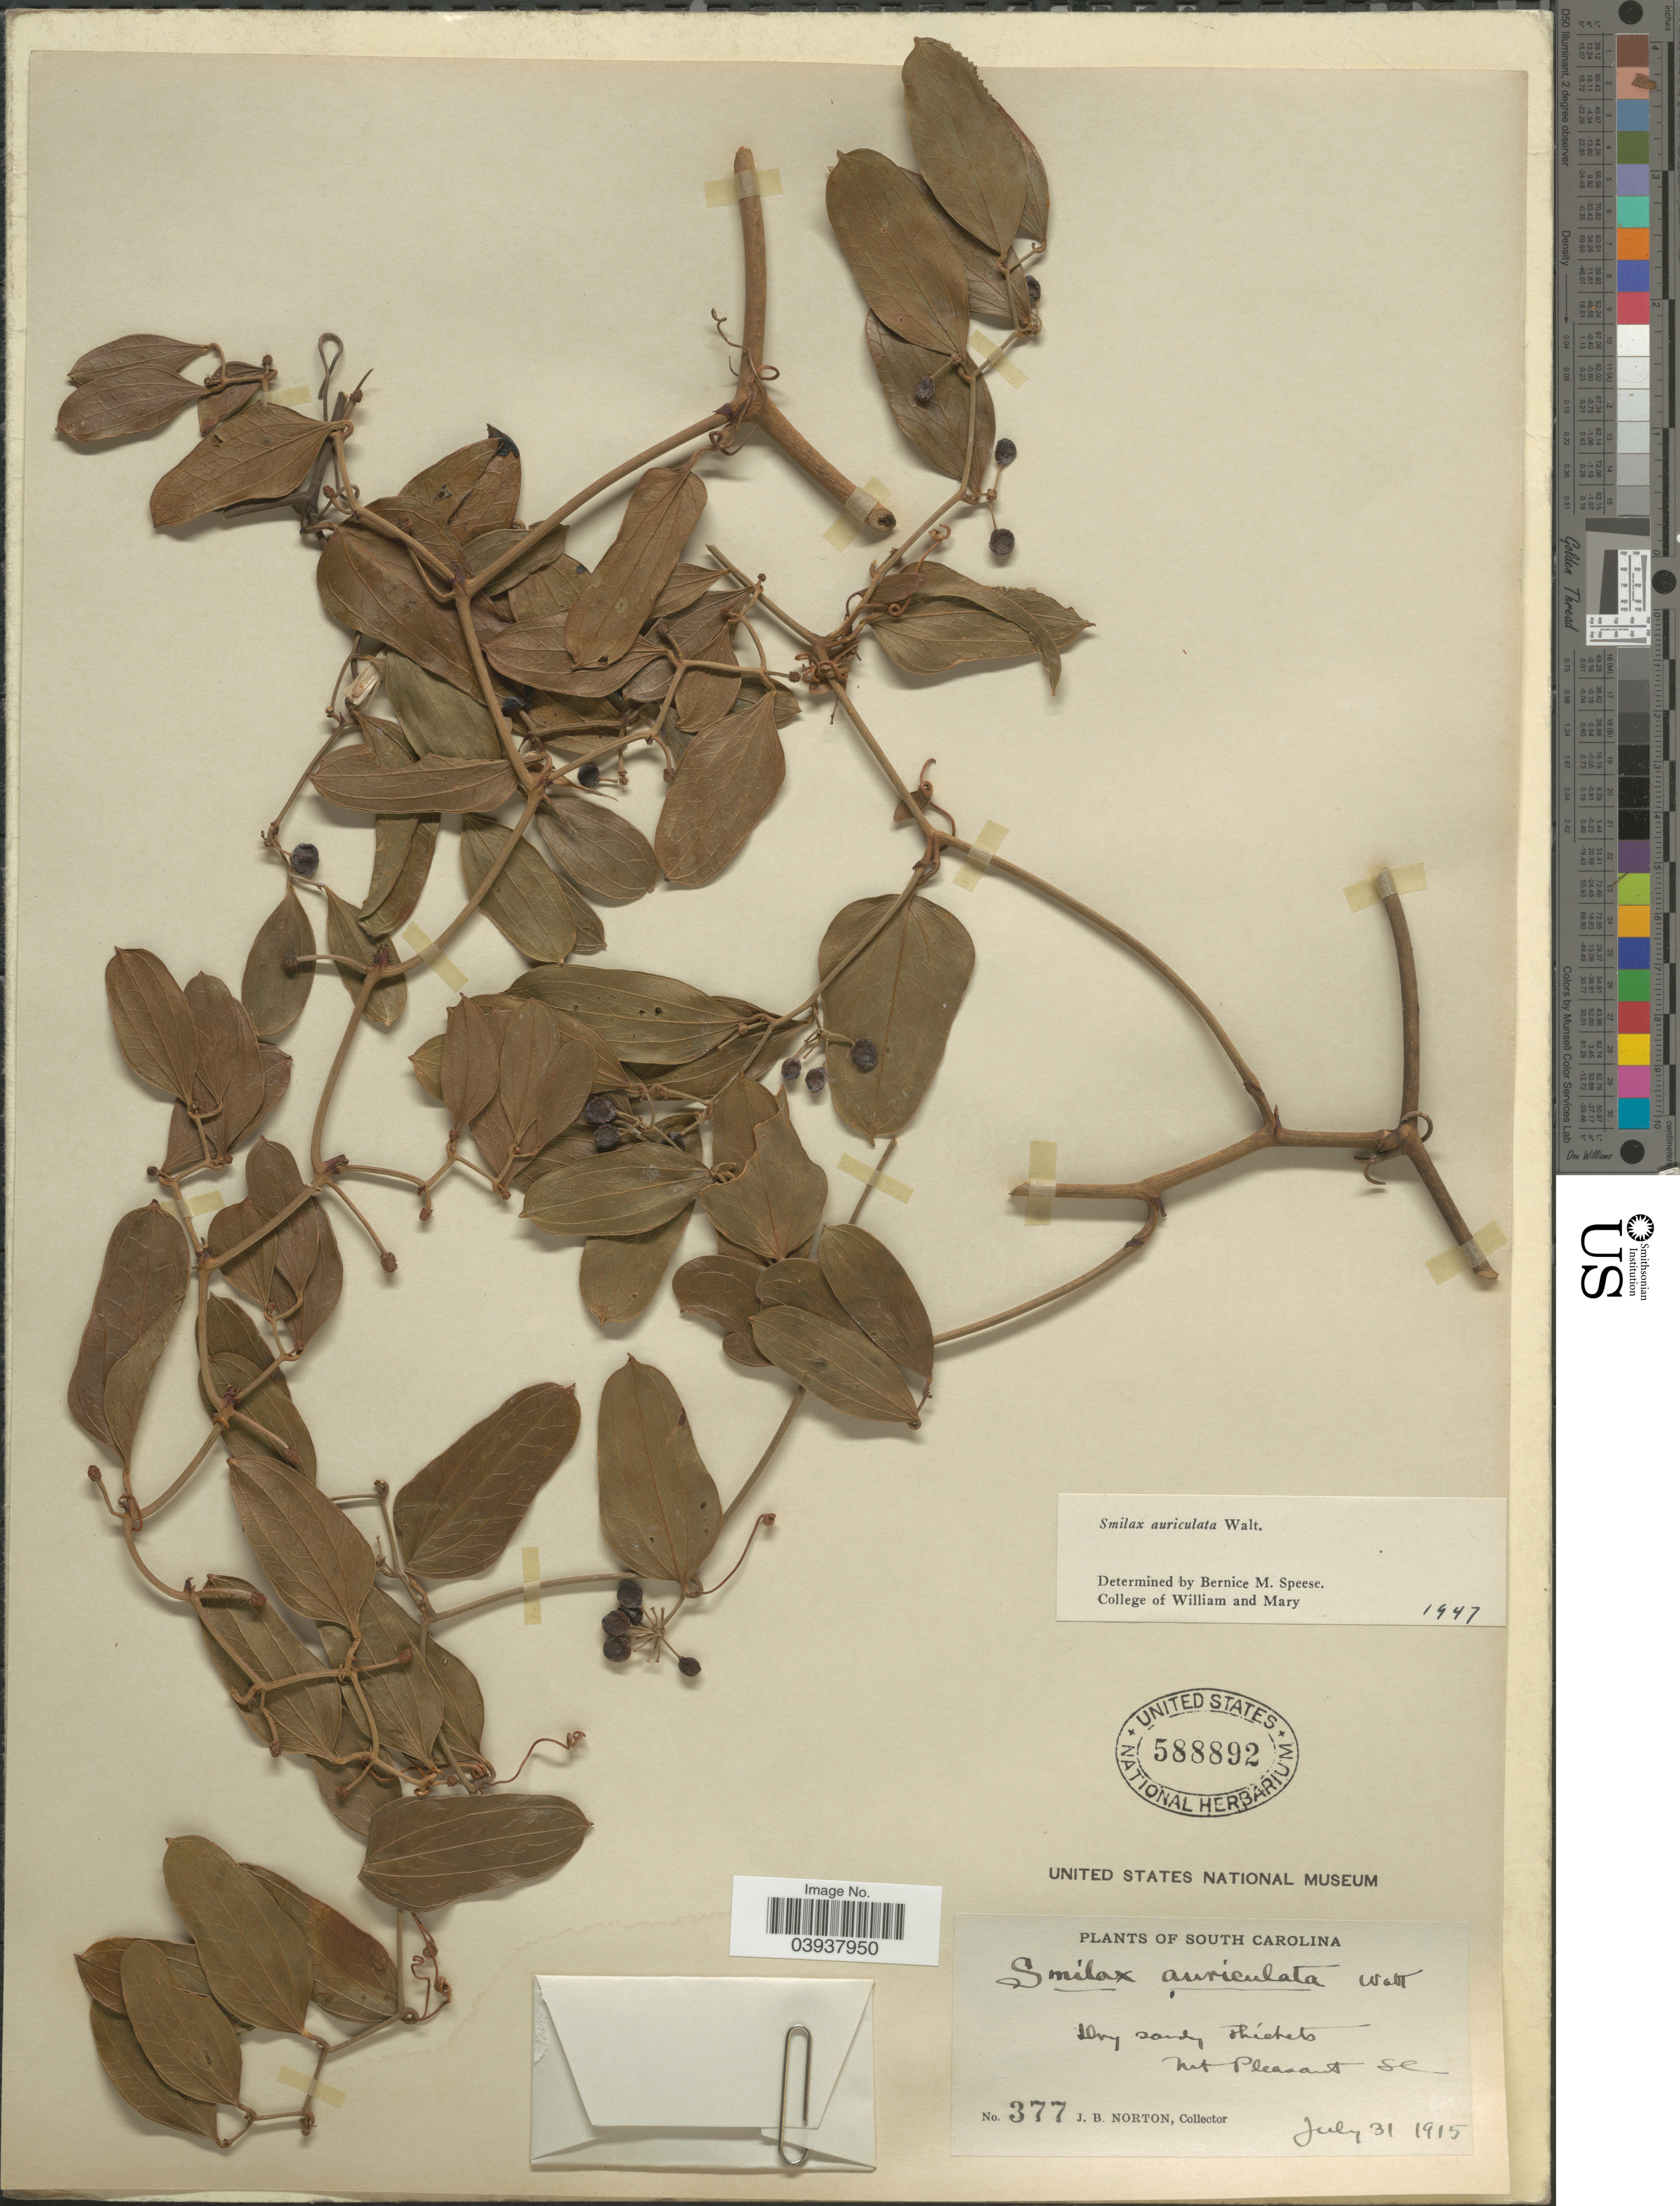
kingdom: Plantae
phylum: Tracheophyta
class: Liliopsida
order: Liliales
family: Smilacaceae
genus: Smilax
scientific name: Smilax auriculata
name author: Walter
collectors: J. B. Norton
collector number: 377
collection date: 1915-07-31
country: United States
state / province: South Carolina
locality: Dry sandy thickets. Mt. Pleasant.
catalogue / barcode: US 588892